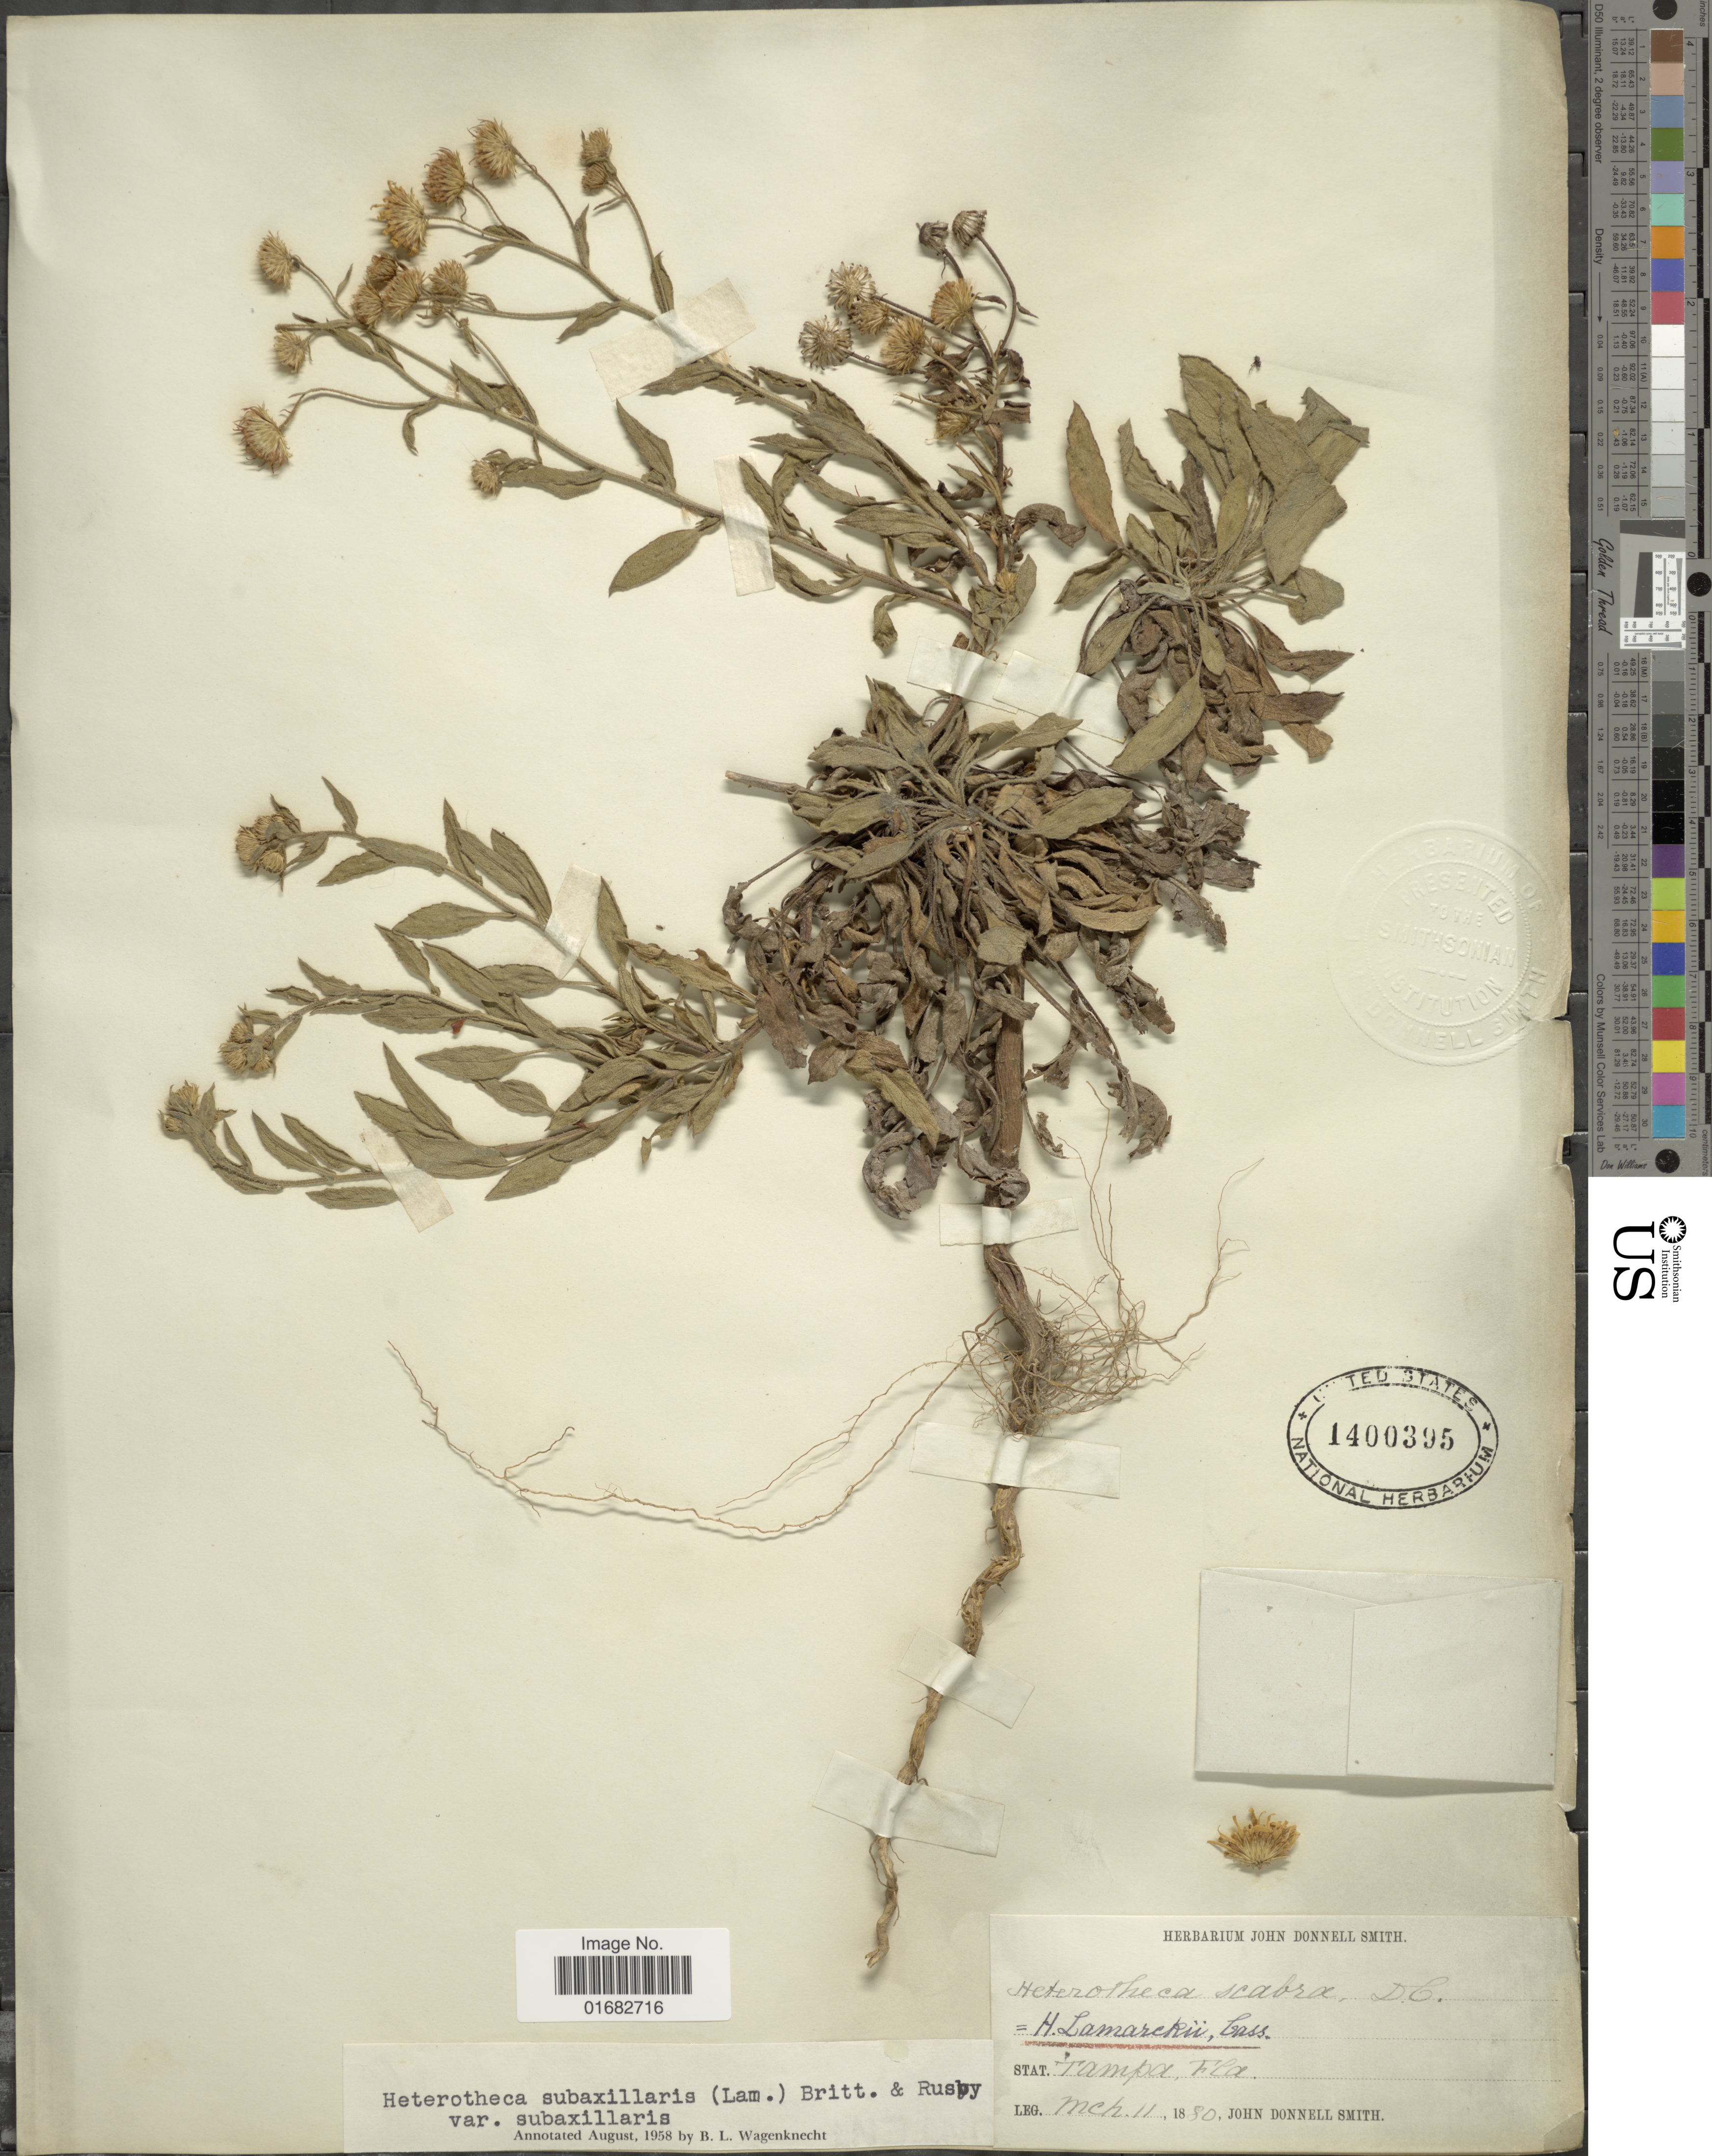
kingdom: Plantae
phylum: Tracheophyta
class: Magnoliopsida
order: Asterales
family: Asteraceae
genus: Heterotheca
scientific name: Heterotheca subaxillaris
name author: (Lam.) Britton & Rusby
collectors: J. Donnell Smith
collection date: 1880-03-11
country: United States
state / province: Florida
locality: Tampa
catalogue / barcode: US 1400395